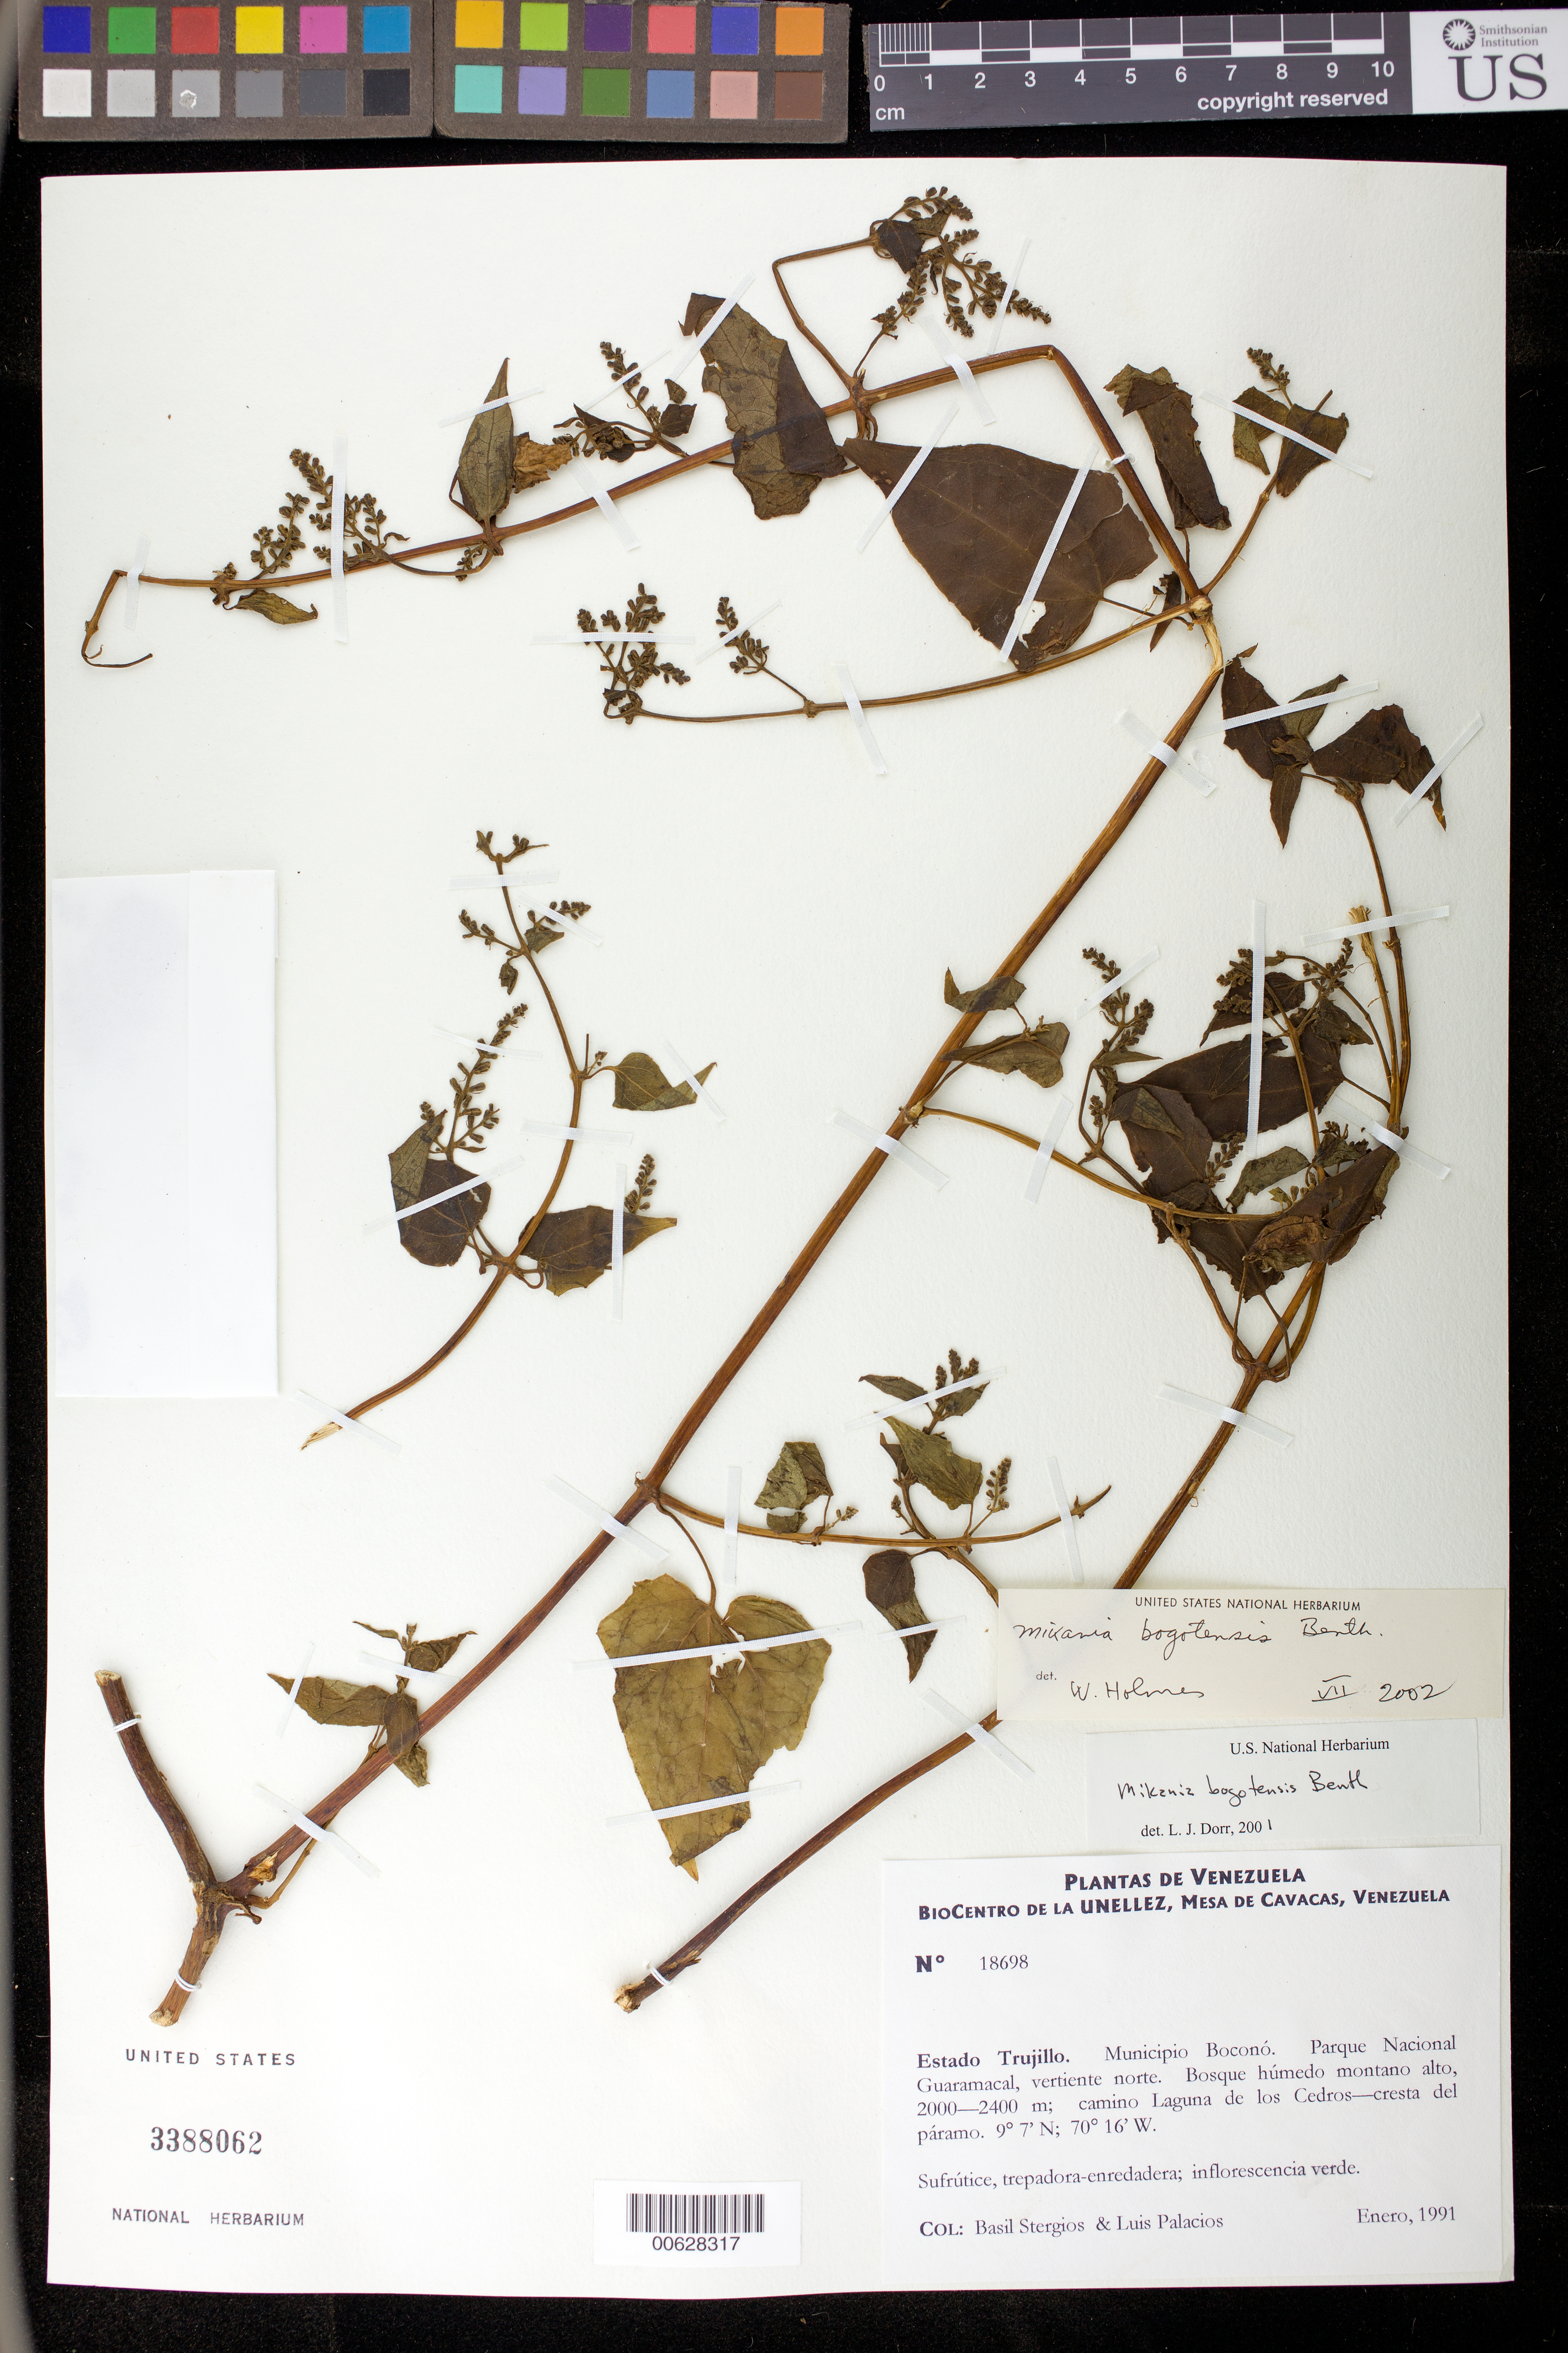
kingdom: Plantae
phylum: Tracheophyta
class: Magnoliopsida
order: Asterales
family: Asteraceae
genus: Mikania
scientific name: Mikania bogotensis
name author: Benth.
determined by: Dorr, L. J., (BOT), Smithsonian Institution - National Museum of Natural History (UNITED STATES)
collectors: B. G. Stergios & L. Palacios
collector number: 18698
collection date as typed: Jan 1991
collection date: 1991-01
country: Venezuela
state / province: Trujillo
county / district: Boconó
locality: Parque Nacional Guaramacal, vertiente N, camino laguna de los Cedros-cresta del páramo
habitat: Bosque húmedo montano alto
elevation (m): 2000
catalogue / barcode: US 3388062